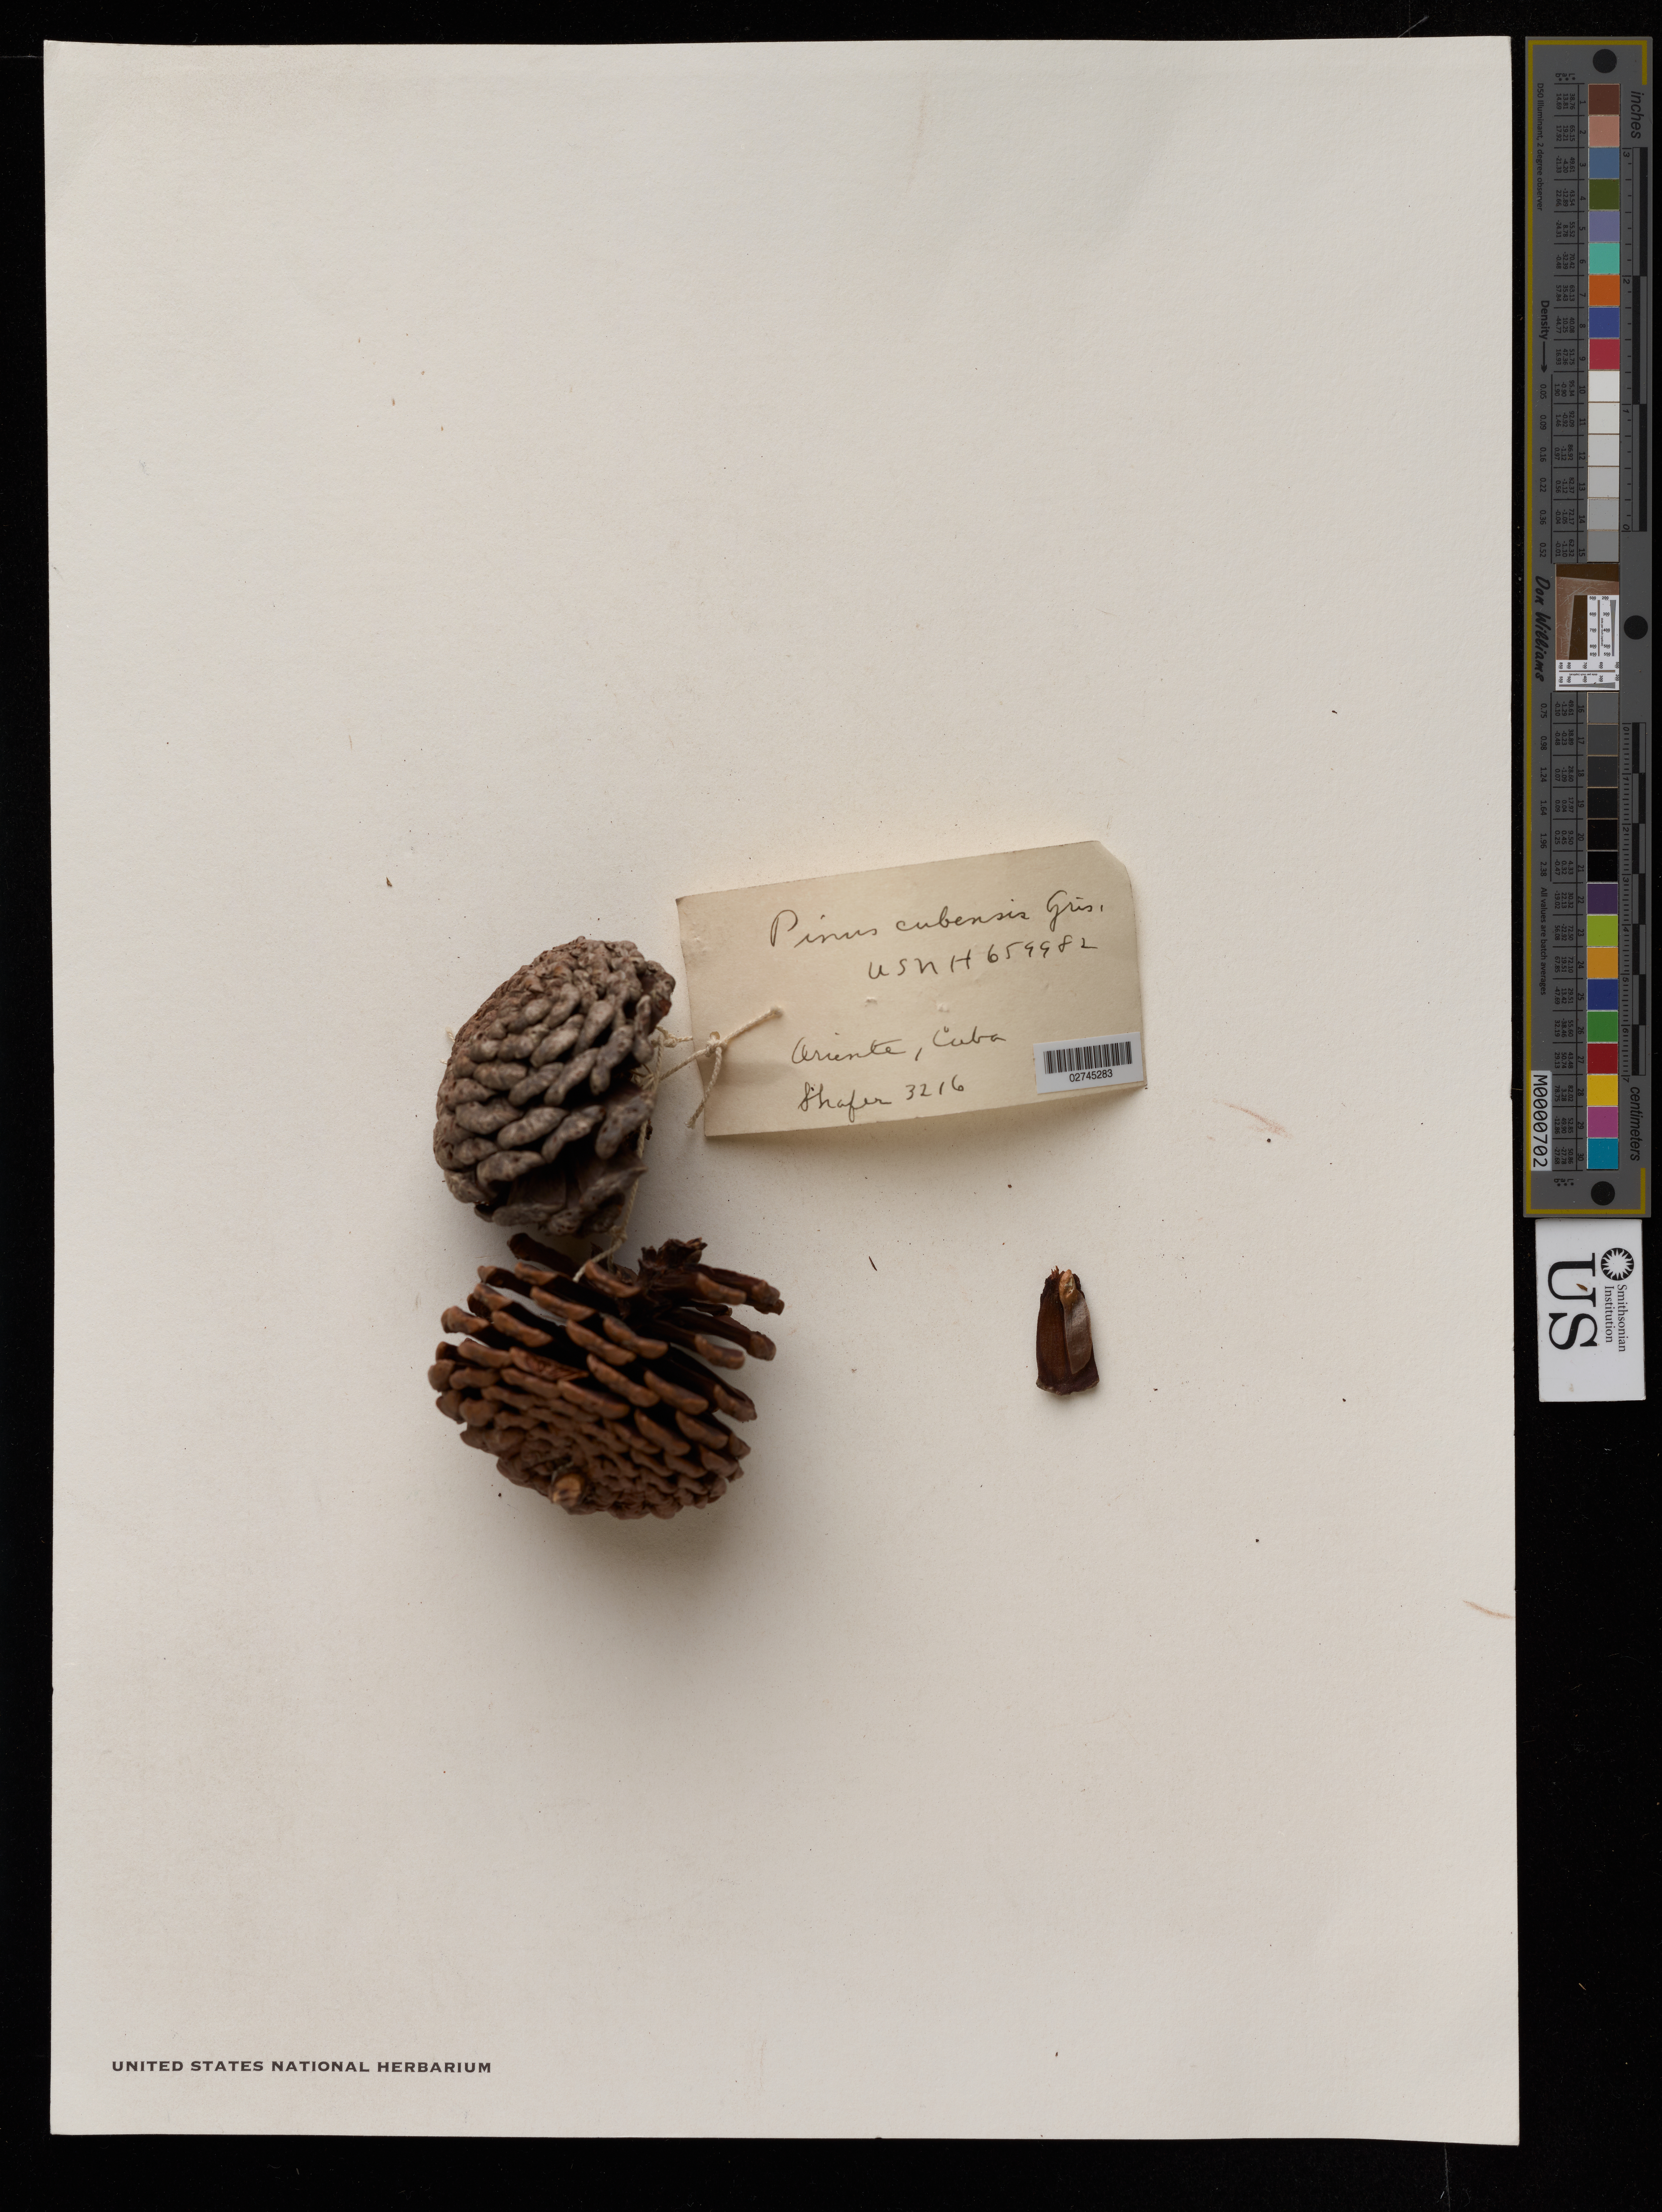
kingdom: Plantae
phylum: Tracheophyta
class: Pinopsida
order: Pinales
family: Pinaceae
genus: Pinus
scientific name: Pinus cubensis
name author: Griseb.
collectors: J. A. Shafer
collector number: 3216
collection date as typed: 19 Dec 1909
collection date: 1909-12-19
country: Cuba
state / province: Holguín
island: Cuba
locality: Sierra Nipe, near Woodfred Oriente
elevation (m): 500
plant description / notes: In a bag with other bulky pinecones, with the same collector but different coll. nos.